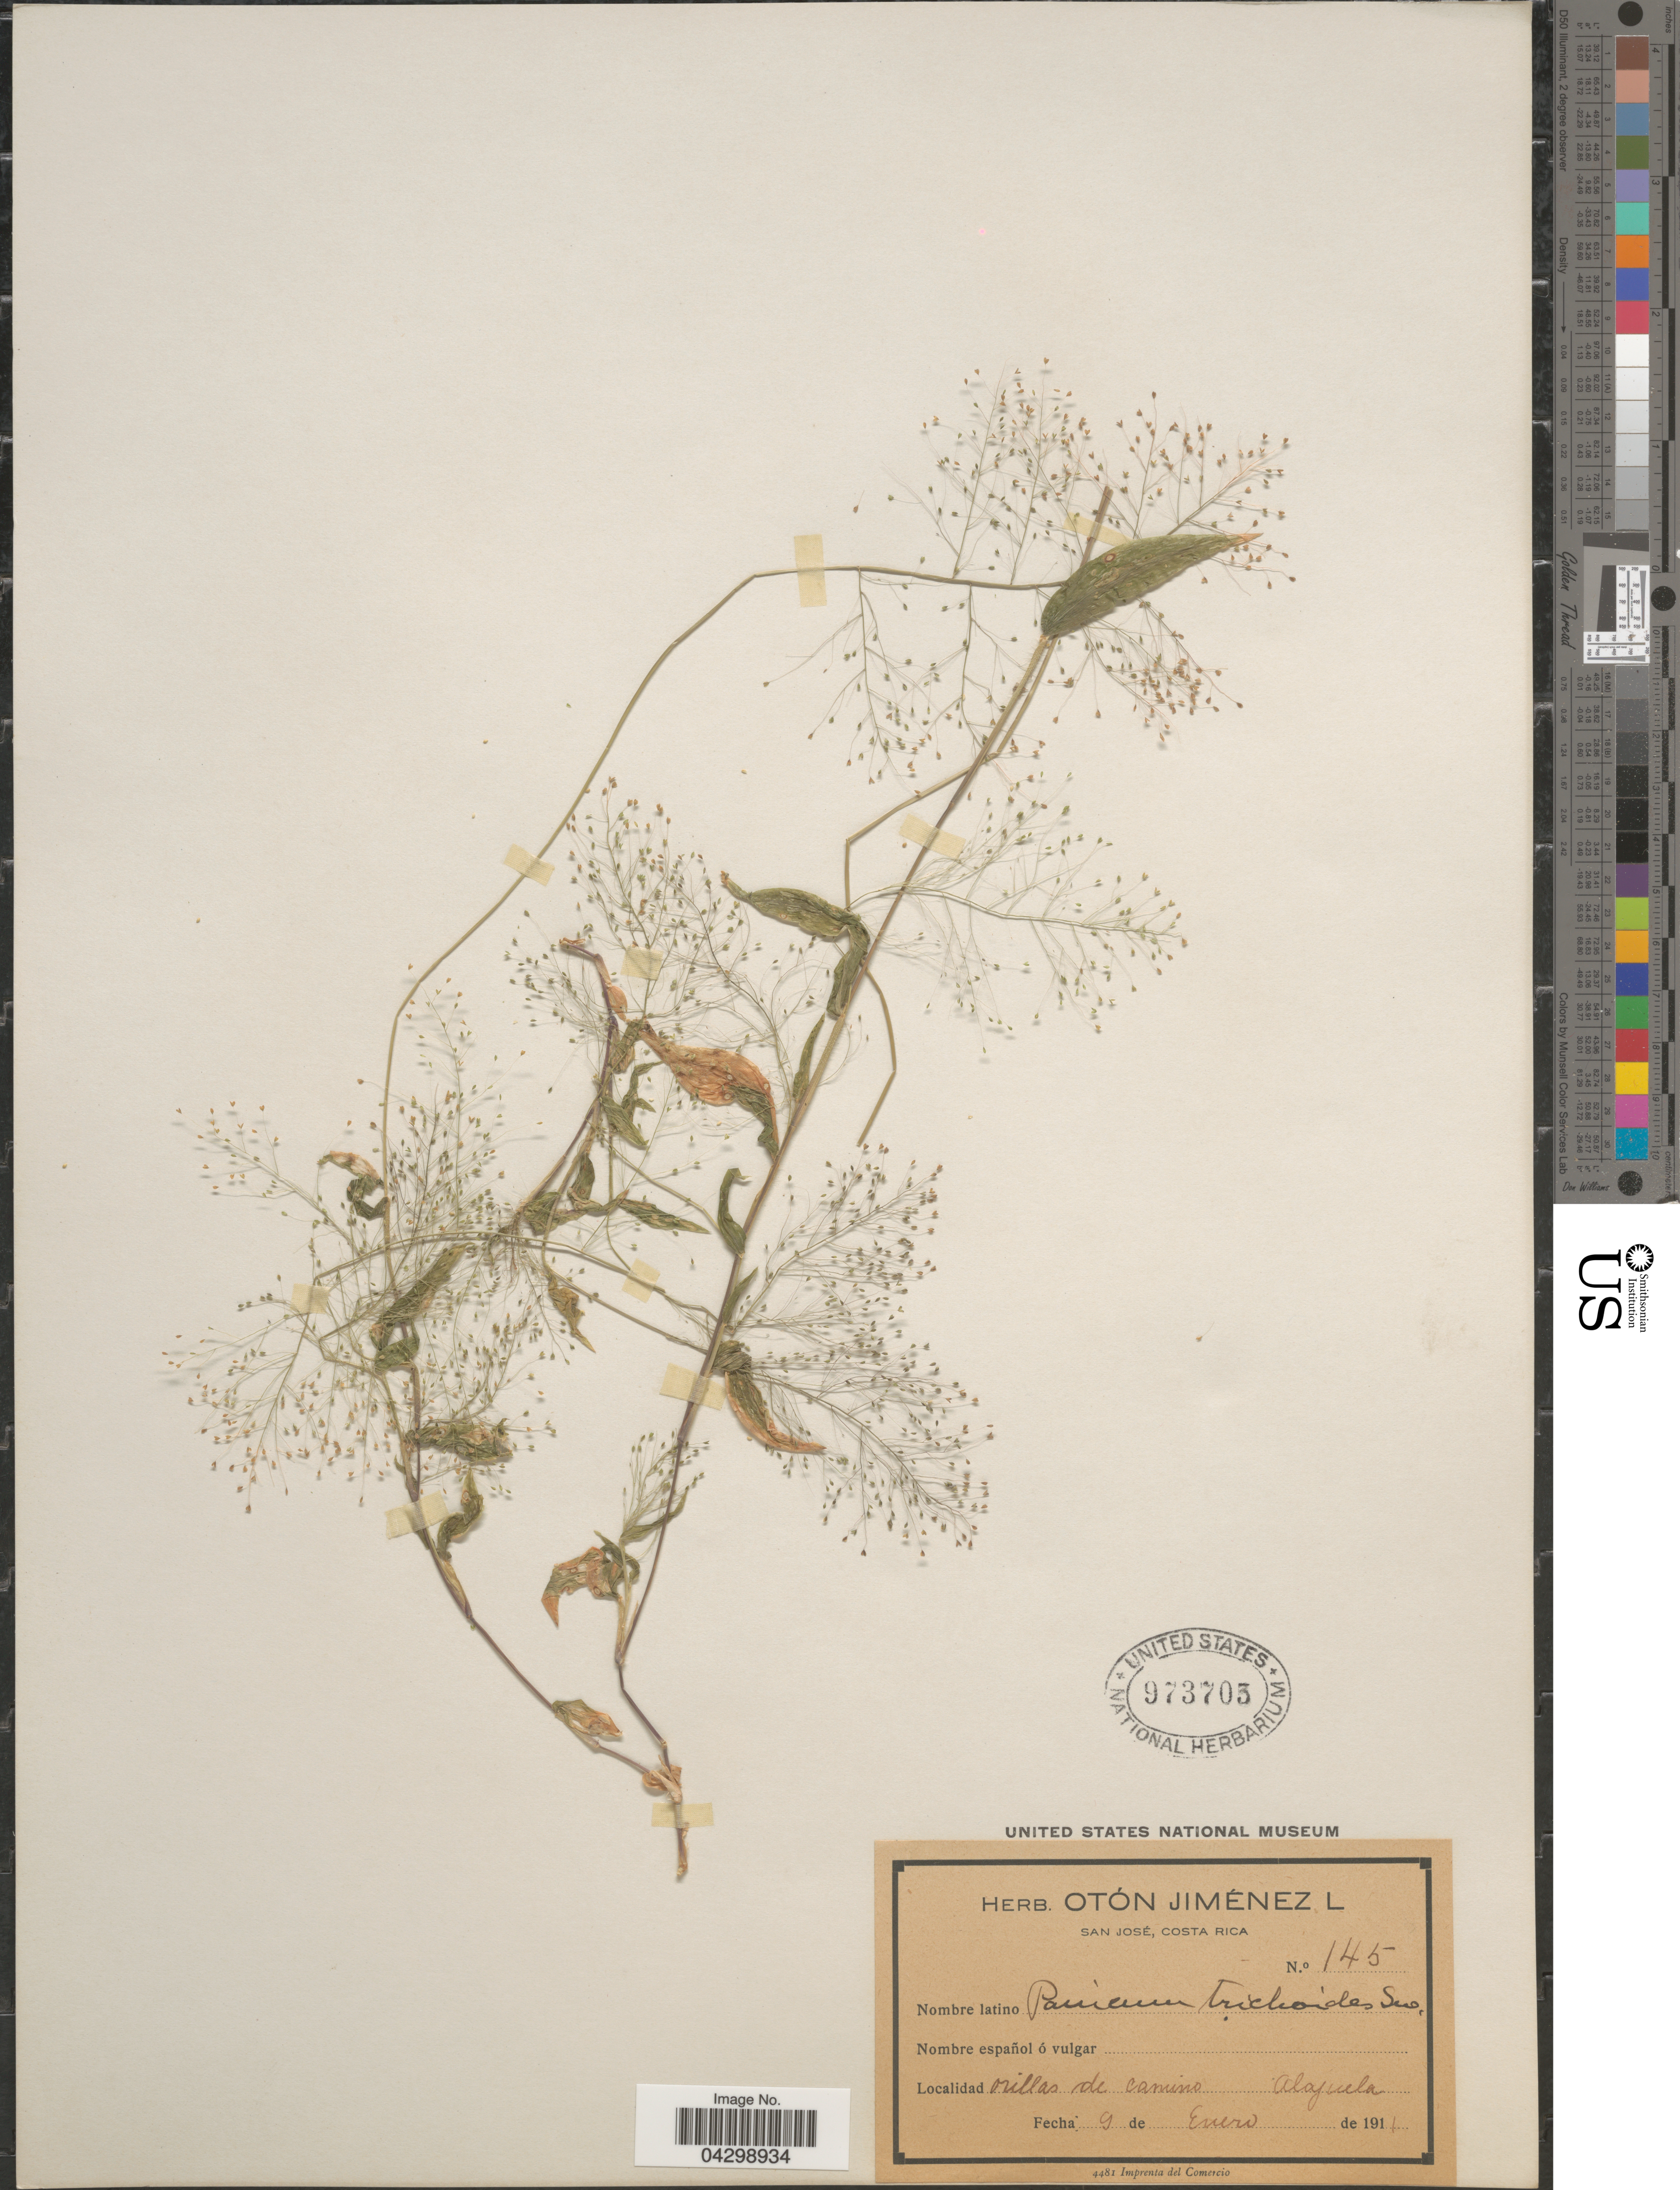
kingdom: Plantae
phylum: Tracheophyta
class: Liliopsida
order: Poales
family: Poaceae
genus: Panicum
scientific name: Panicum trichoides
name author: Sw.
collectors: Ex herb. Otón Jiménez L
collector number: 145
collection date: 1911-01-09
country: Costa Rica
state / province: Alajuela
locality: Orillas de camino.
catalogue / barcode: US 973703